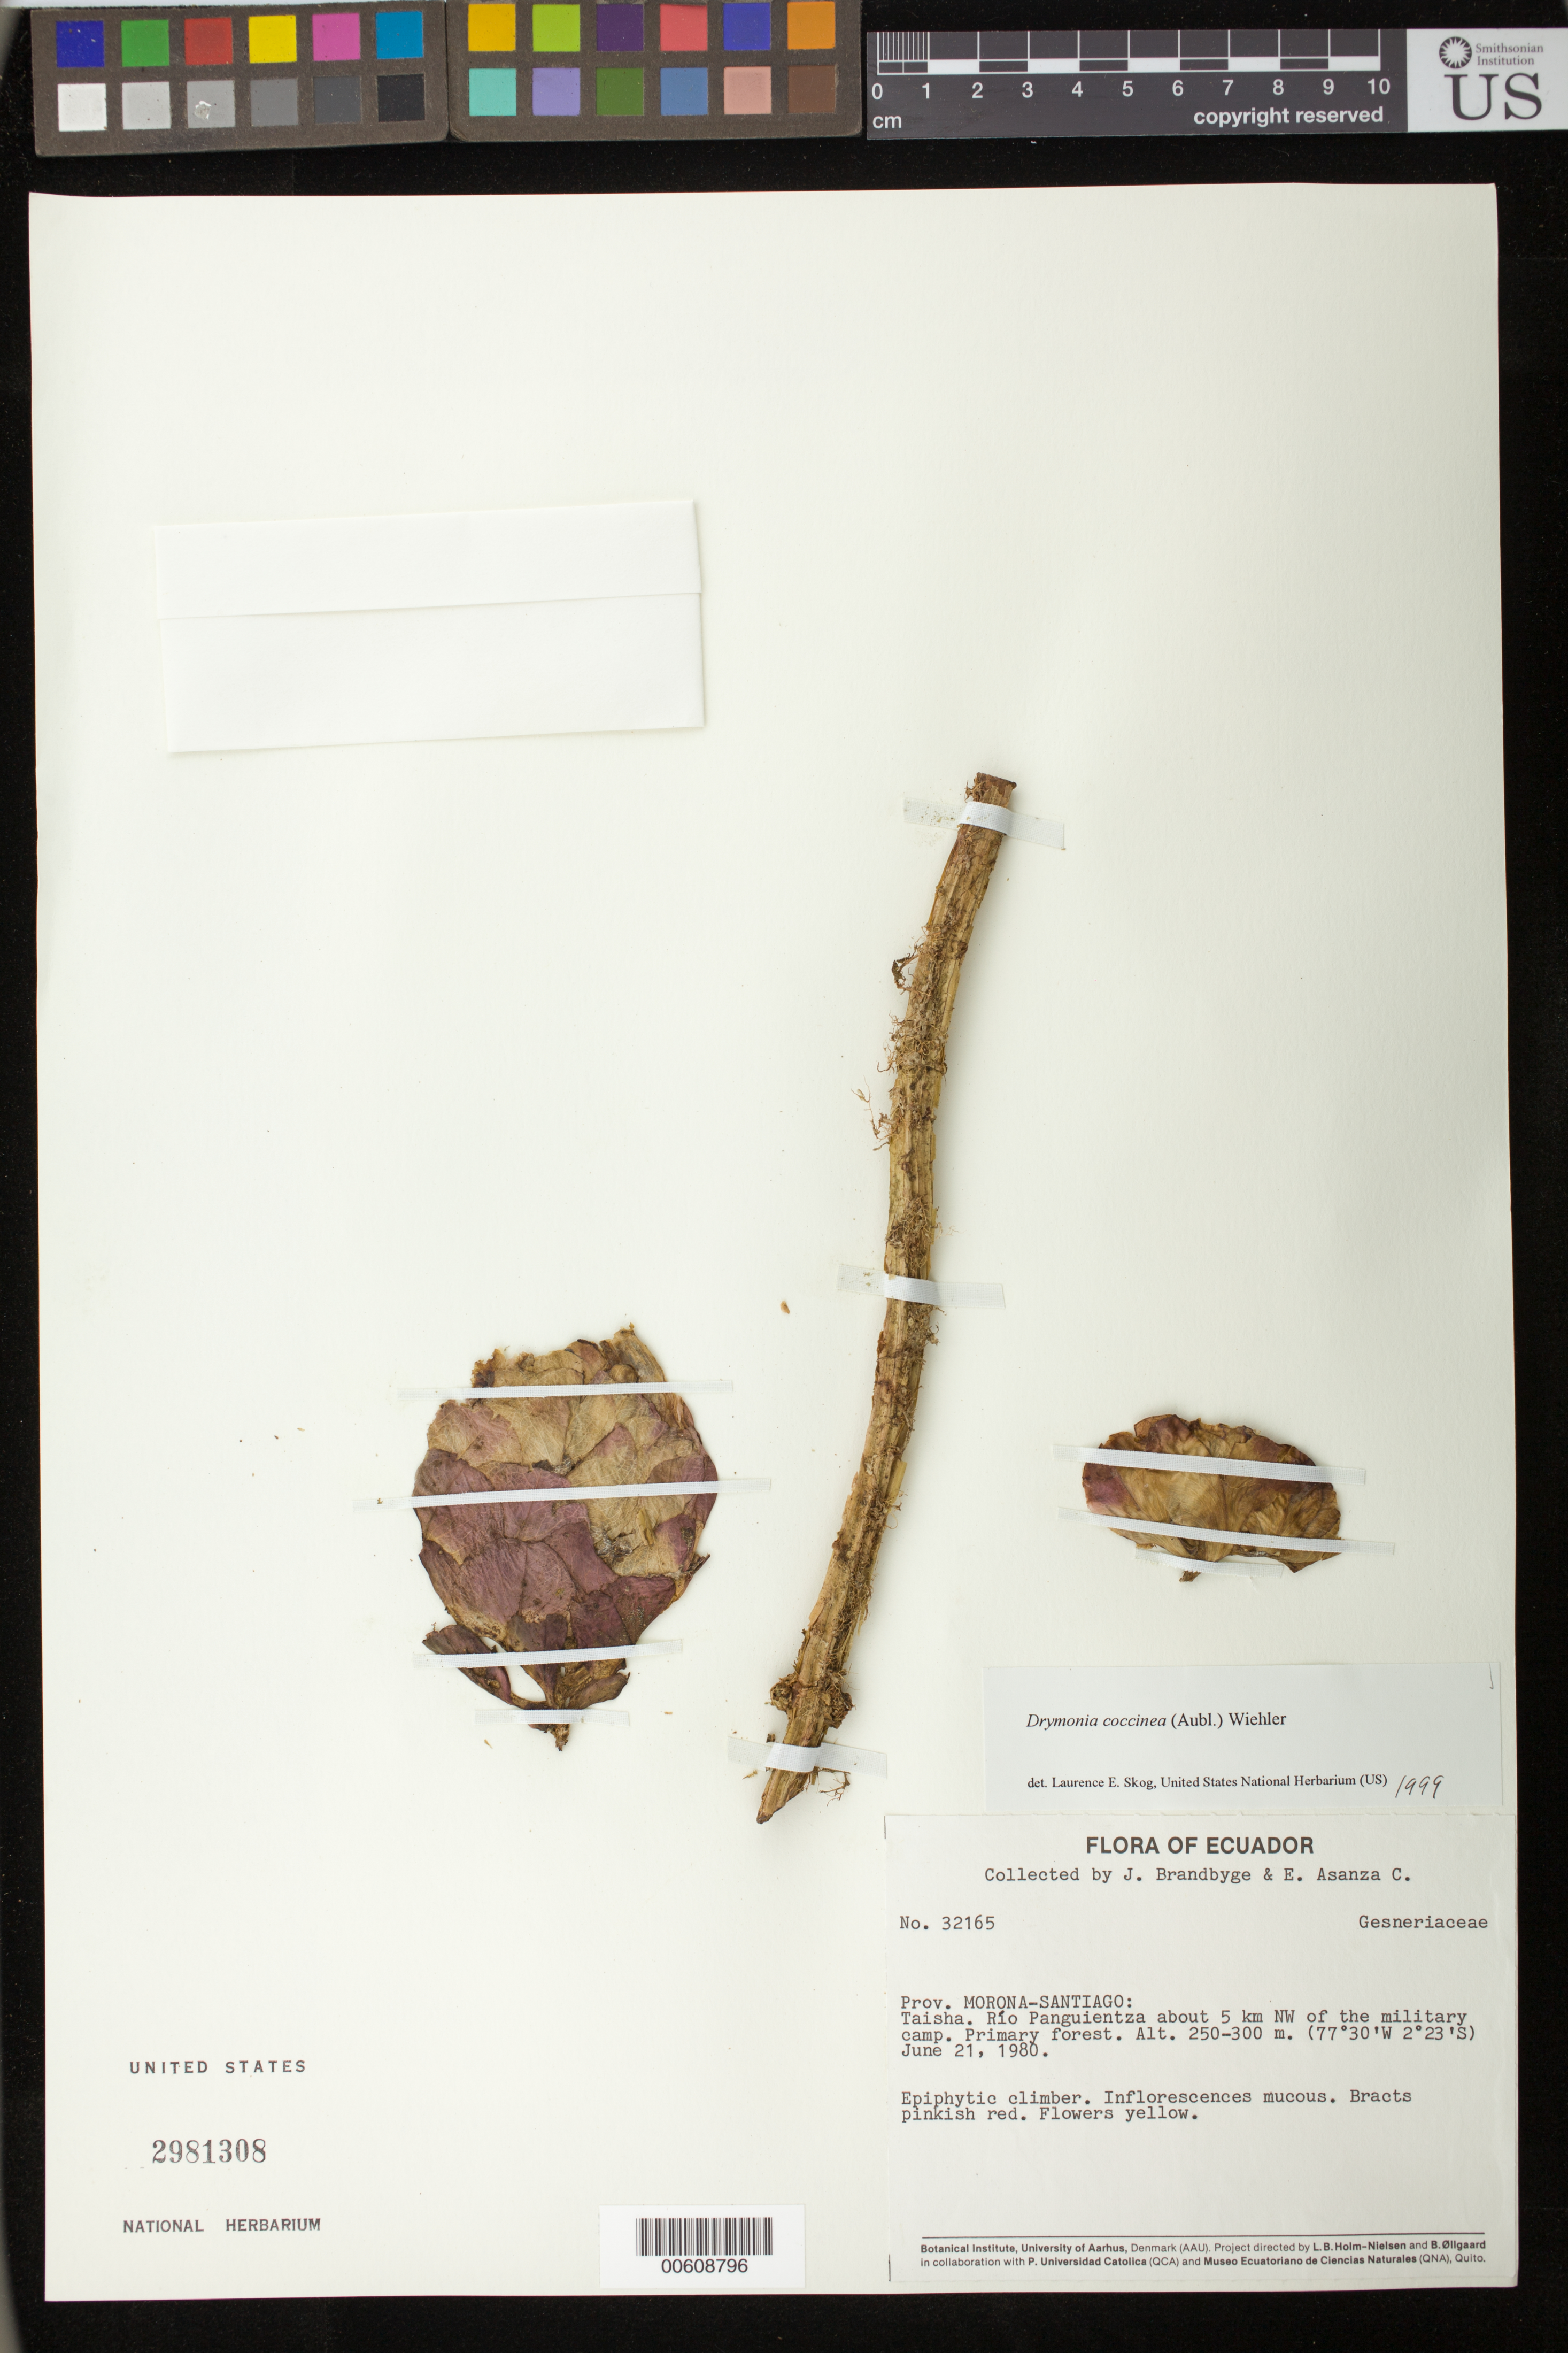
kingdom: Plantae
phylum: Tracheophyta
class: Magnoliopsida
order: Lamiales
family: Gesneriaceae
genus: Drymonia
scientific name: Drymonia coccinea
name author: (Aubl.) Wiehler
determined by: Skog, Laurence E.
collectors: J. Brandbyge & E. Asanza C.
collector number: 32165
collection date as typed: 21 Jun 1980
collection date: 1980-06-21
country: Ecuador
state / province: Morona-Santiago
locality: Taisha, Río Panguientza about 5 km NW of the military camp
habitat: Primary forest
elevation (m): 250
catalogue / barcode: US 2981308